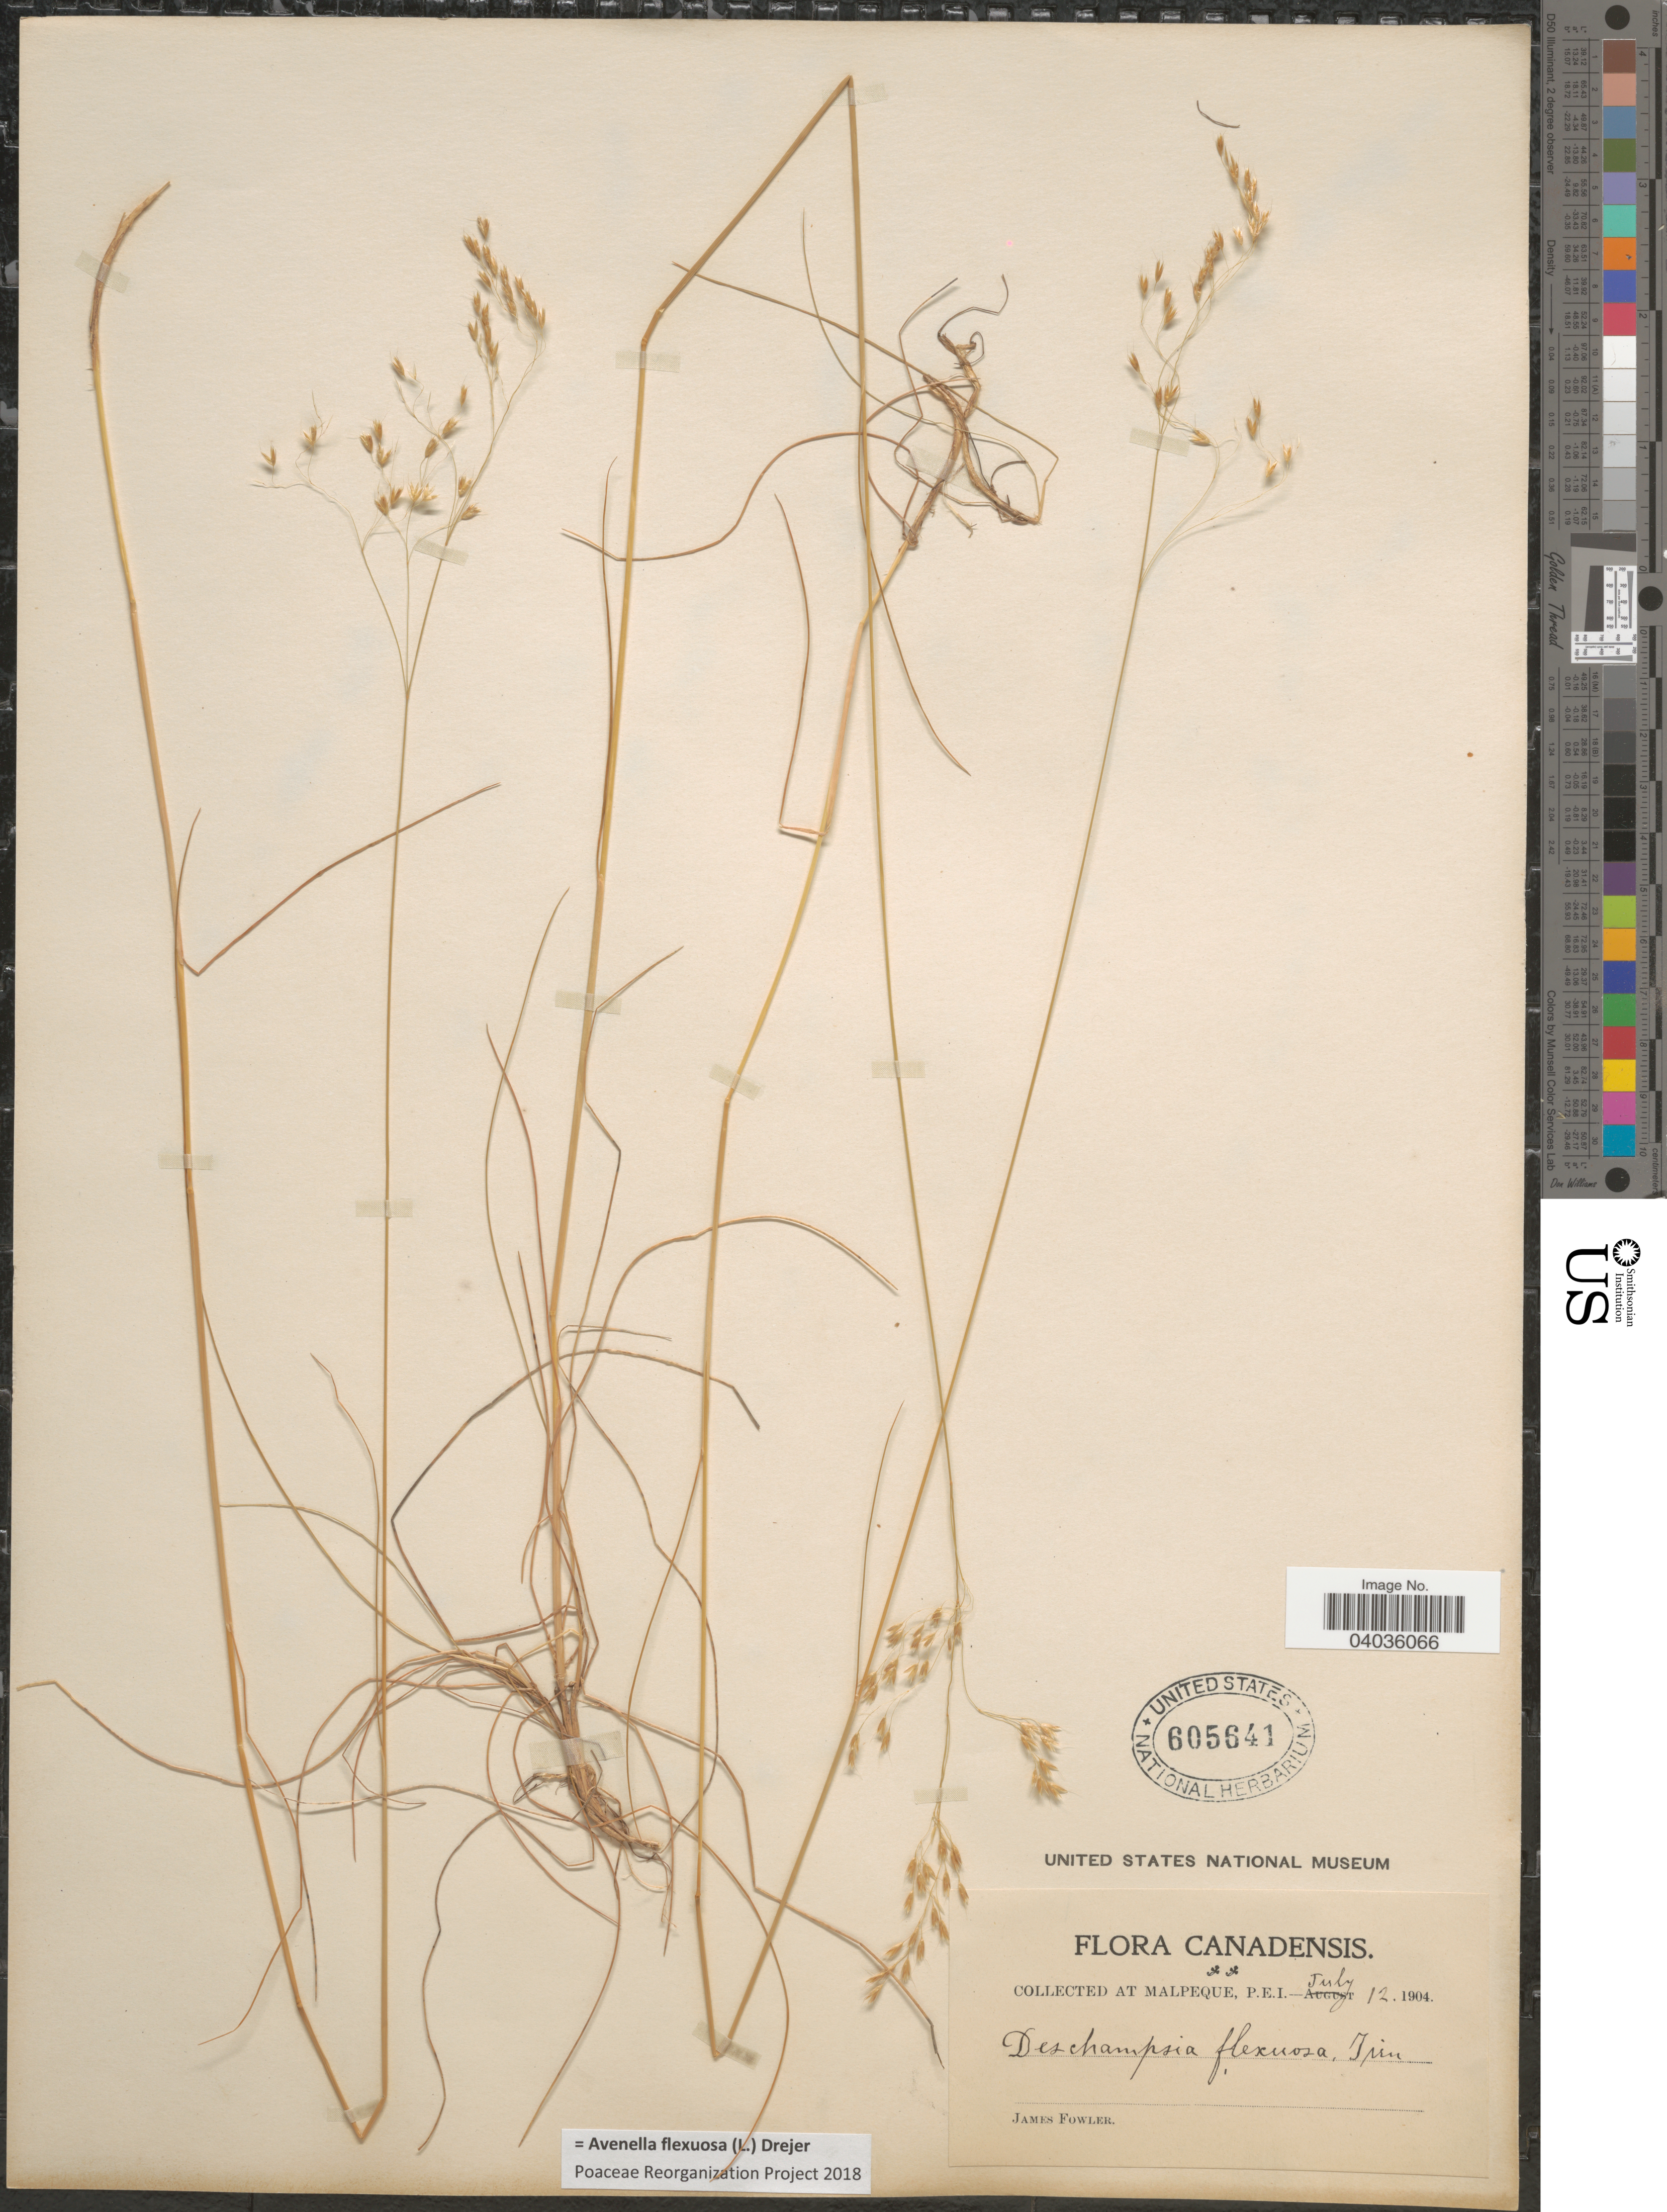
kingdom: Plantae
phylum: Tracheophyta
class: Liliopsida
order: Poales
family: Poaceae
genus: Avenella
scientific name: Avenella flexuosa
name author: (L.) Drejer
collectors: J. P. Fowler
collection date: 1904-07-12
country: Canada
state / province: Prince Edward Island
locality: At Malpeque.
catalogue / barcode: US 605641